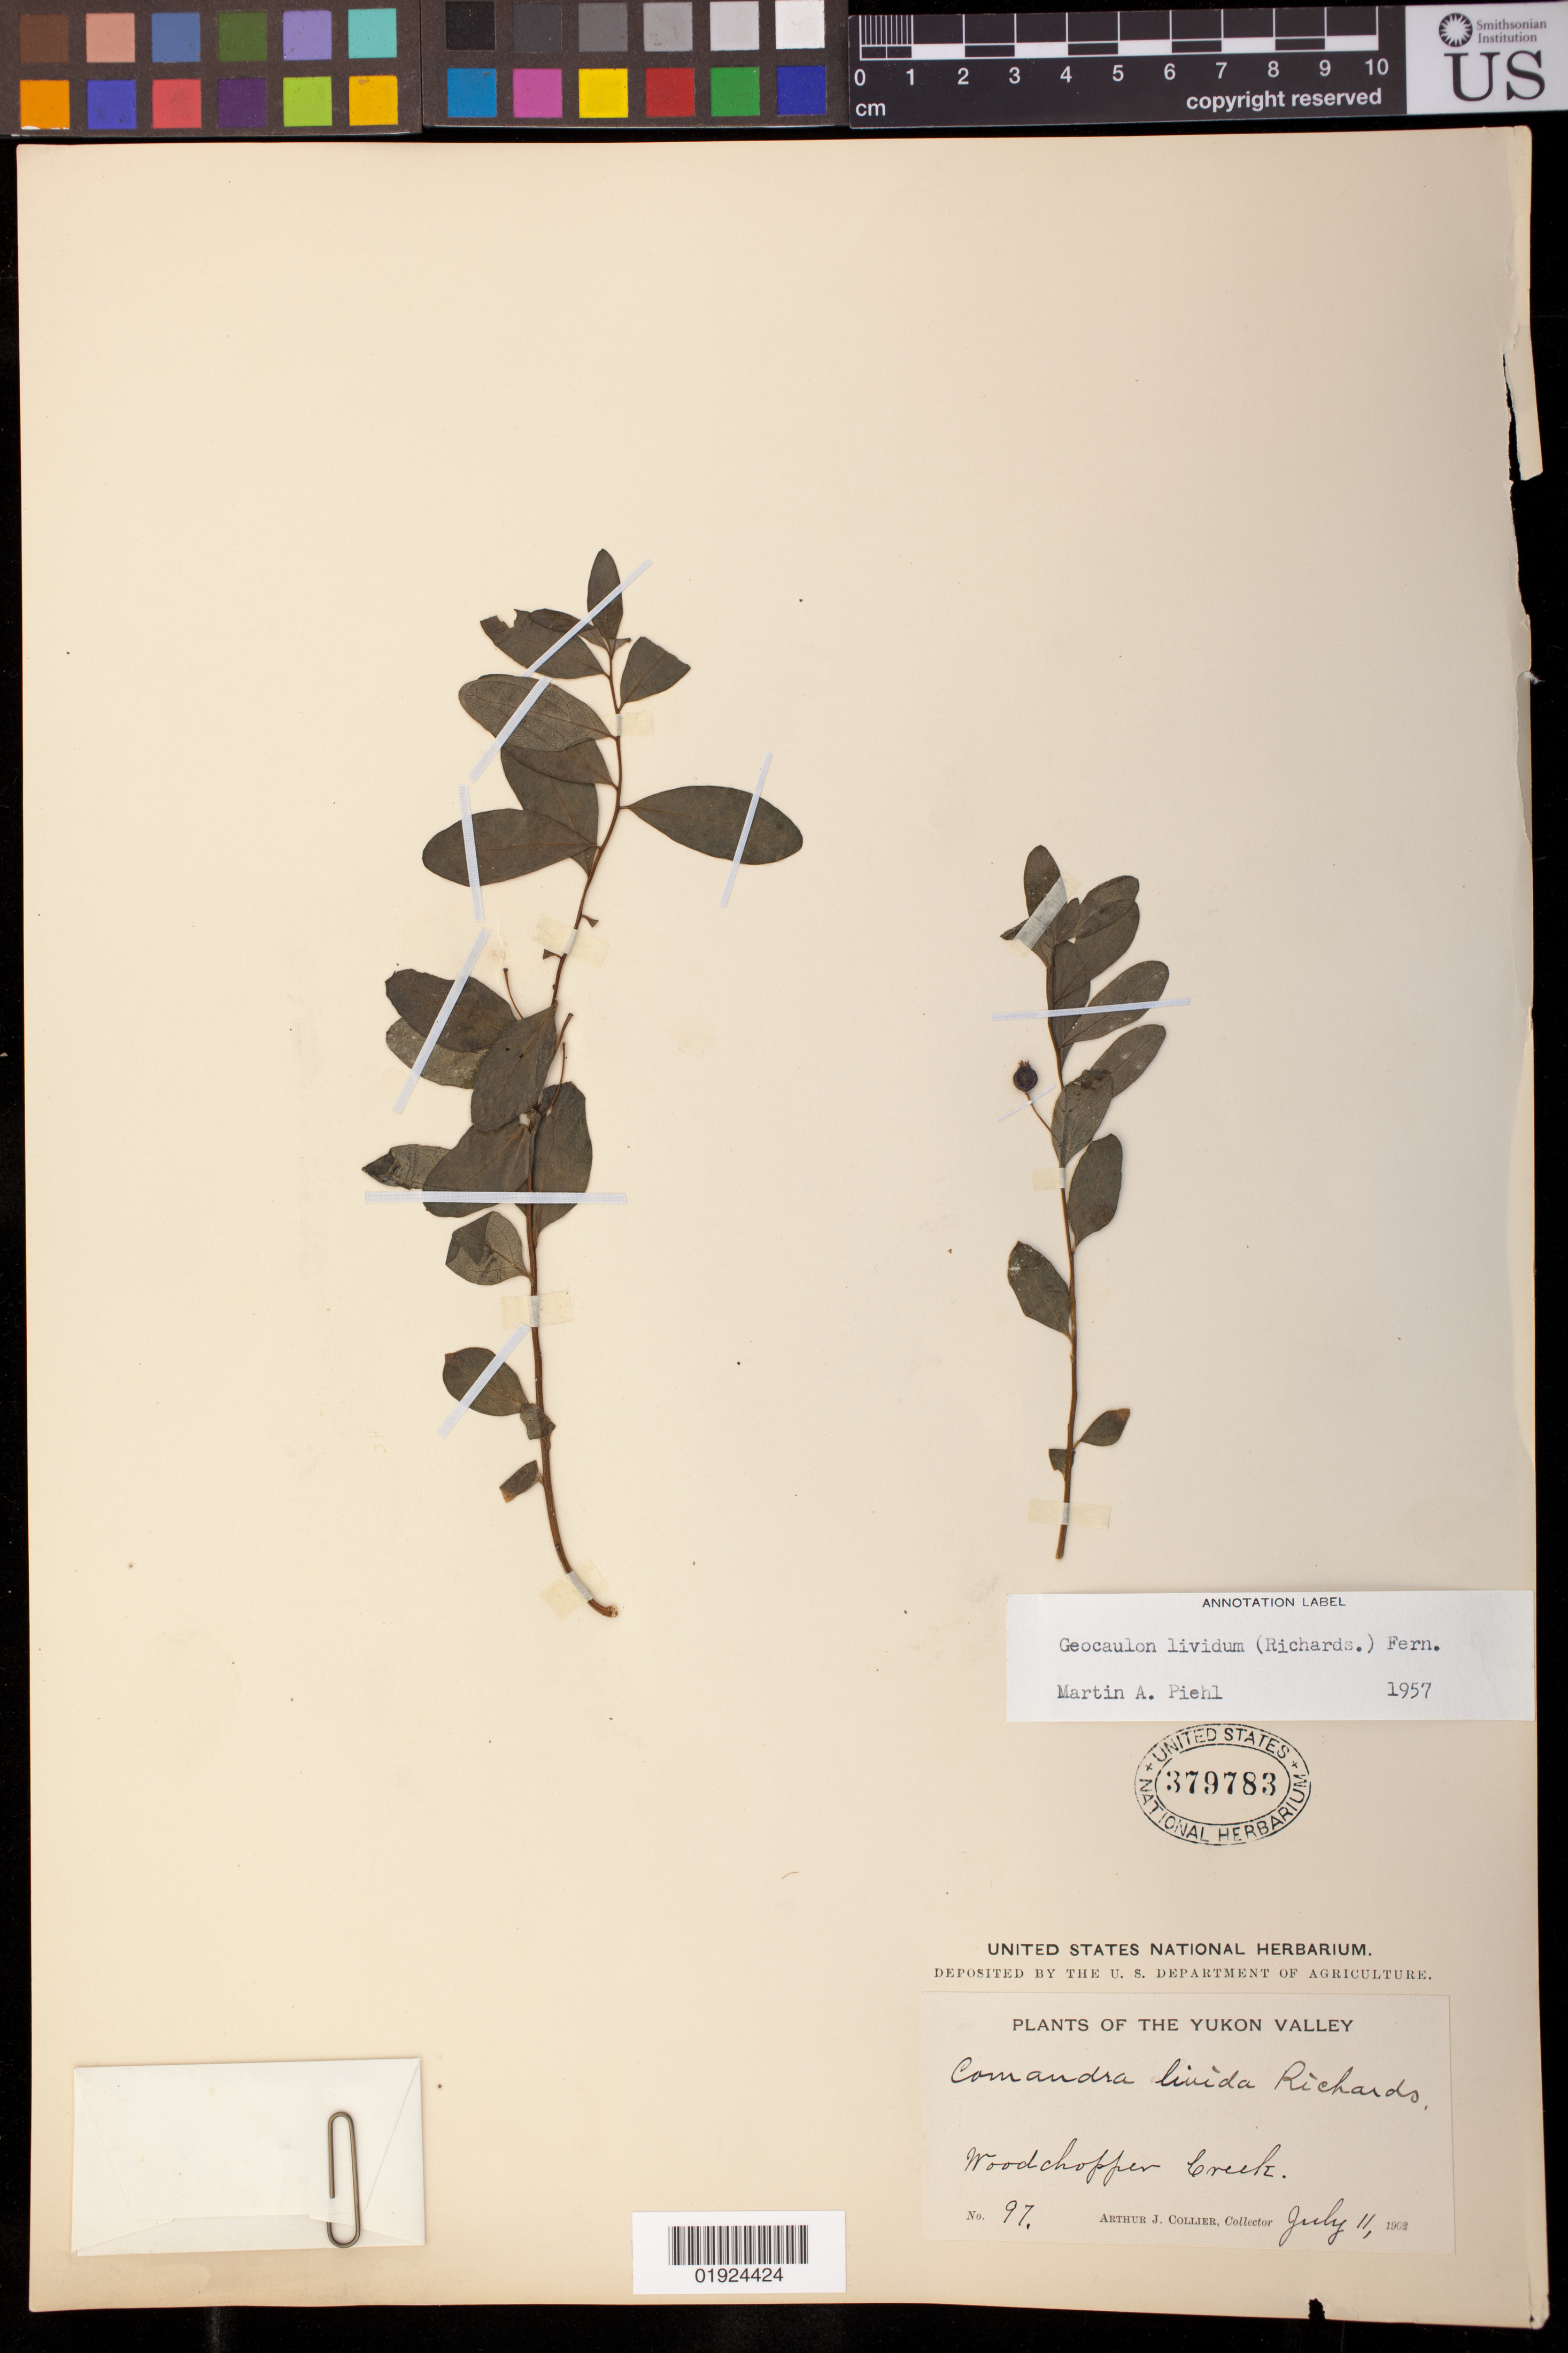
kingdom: Plantae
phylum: Tracheophyta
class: Magnoliopsida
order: Santalales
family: Comandraceae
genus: Geocaulon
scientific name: Geocaulon lividum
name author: (Richardson) Fernald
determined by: Piehl, M. A.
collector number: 97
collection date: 1902-07-11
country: Canada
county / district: Yukon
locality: Yukon Valley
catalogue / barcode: US 379783